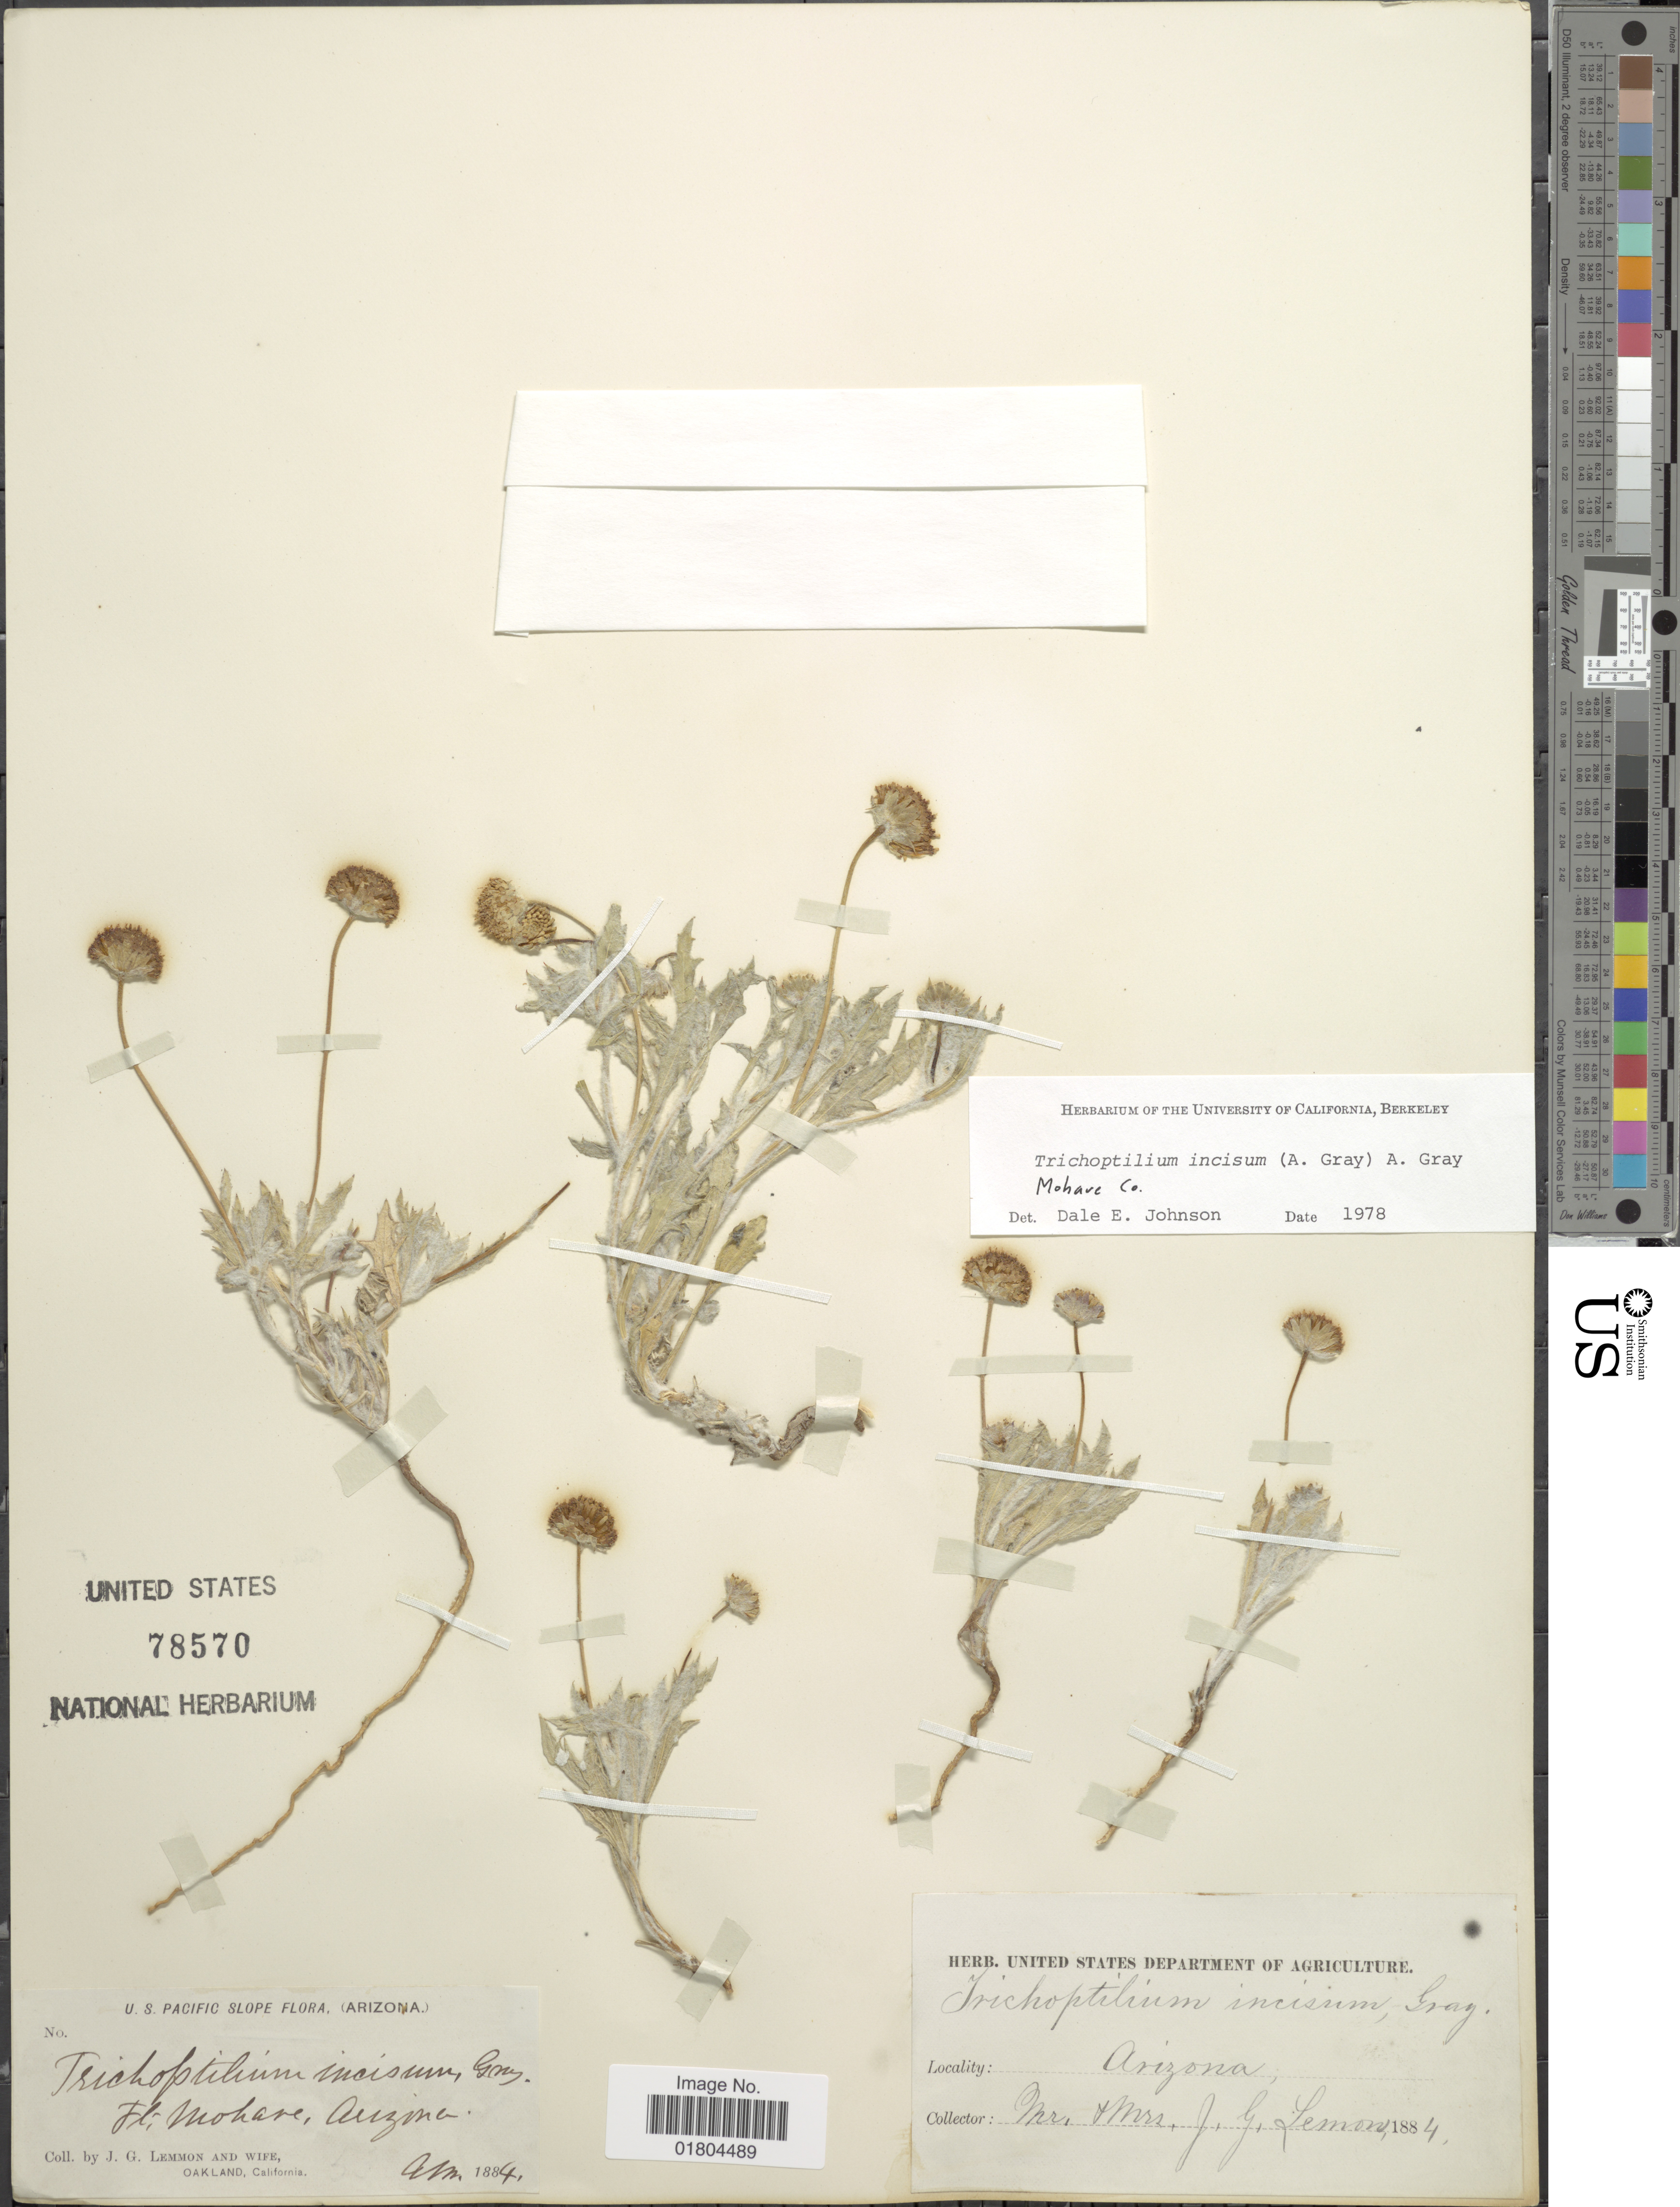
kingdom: Plantae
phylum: Tracheophyta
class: Magnoliopsida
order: Asterales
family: Asteraceae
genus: Trichoptilium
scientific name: Trichoptilium incisum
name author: (A. Gray) A. Gray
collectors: J. Lemmon & Mrs. J. G. Lemmon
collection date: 1884-04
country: United States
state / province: Arizona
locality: Ft. Mohave, Arizona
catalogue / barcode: US 78570